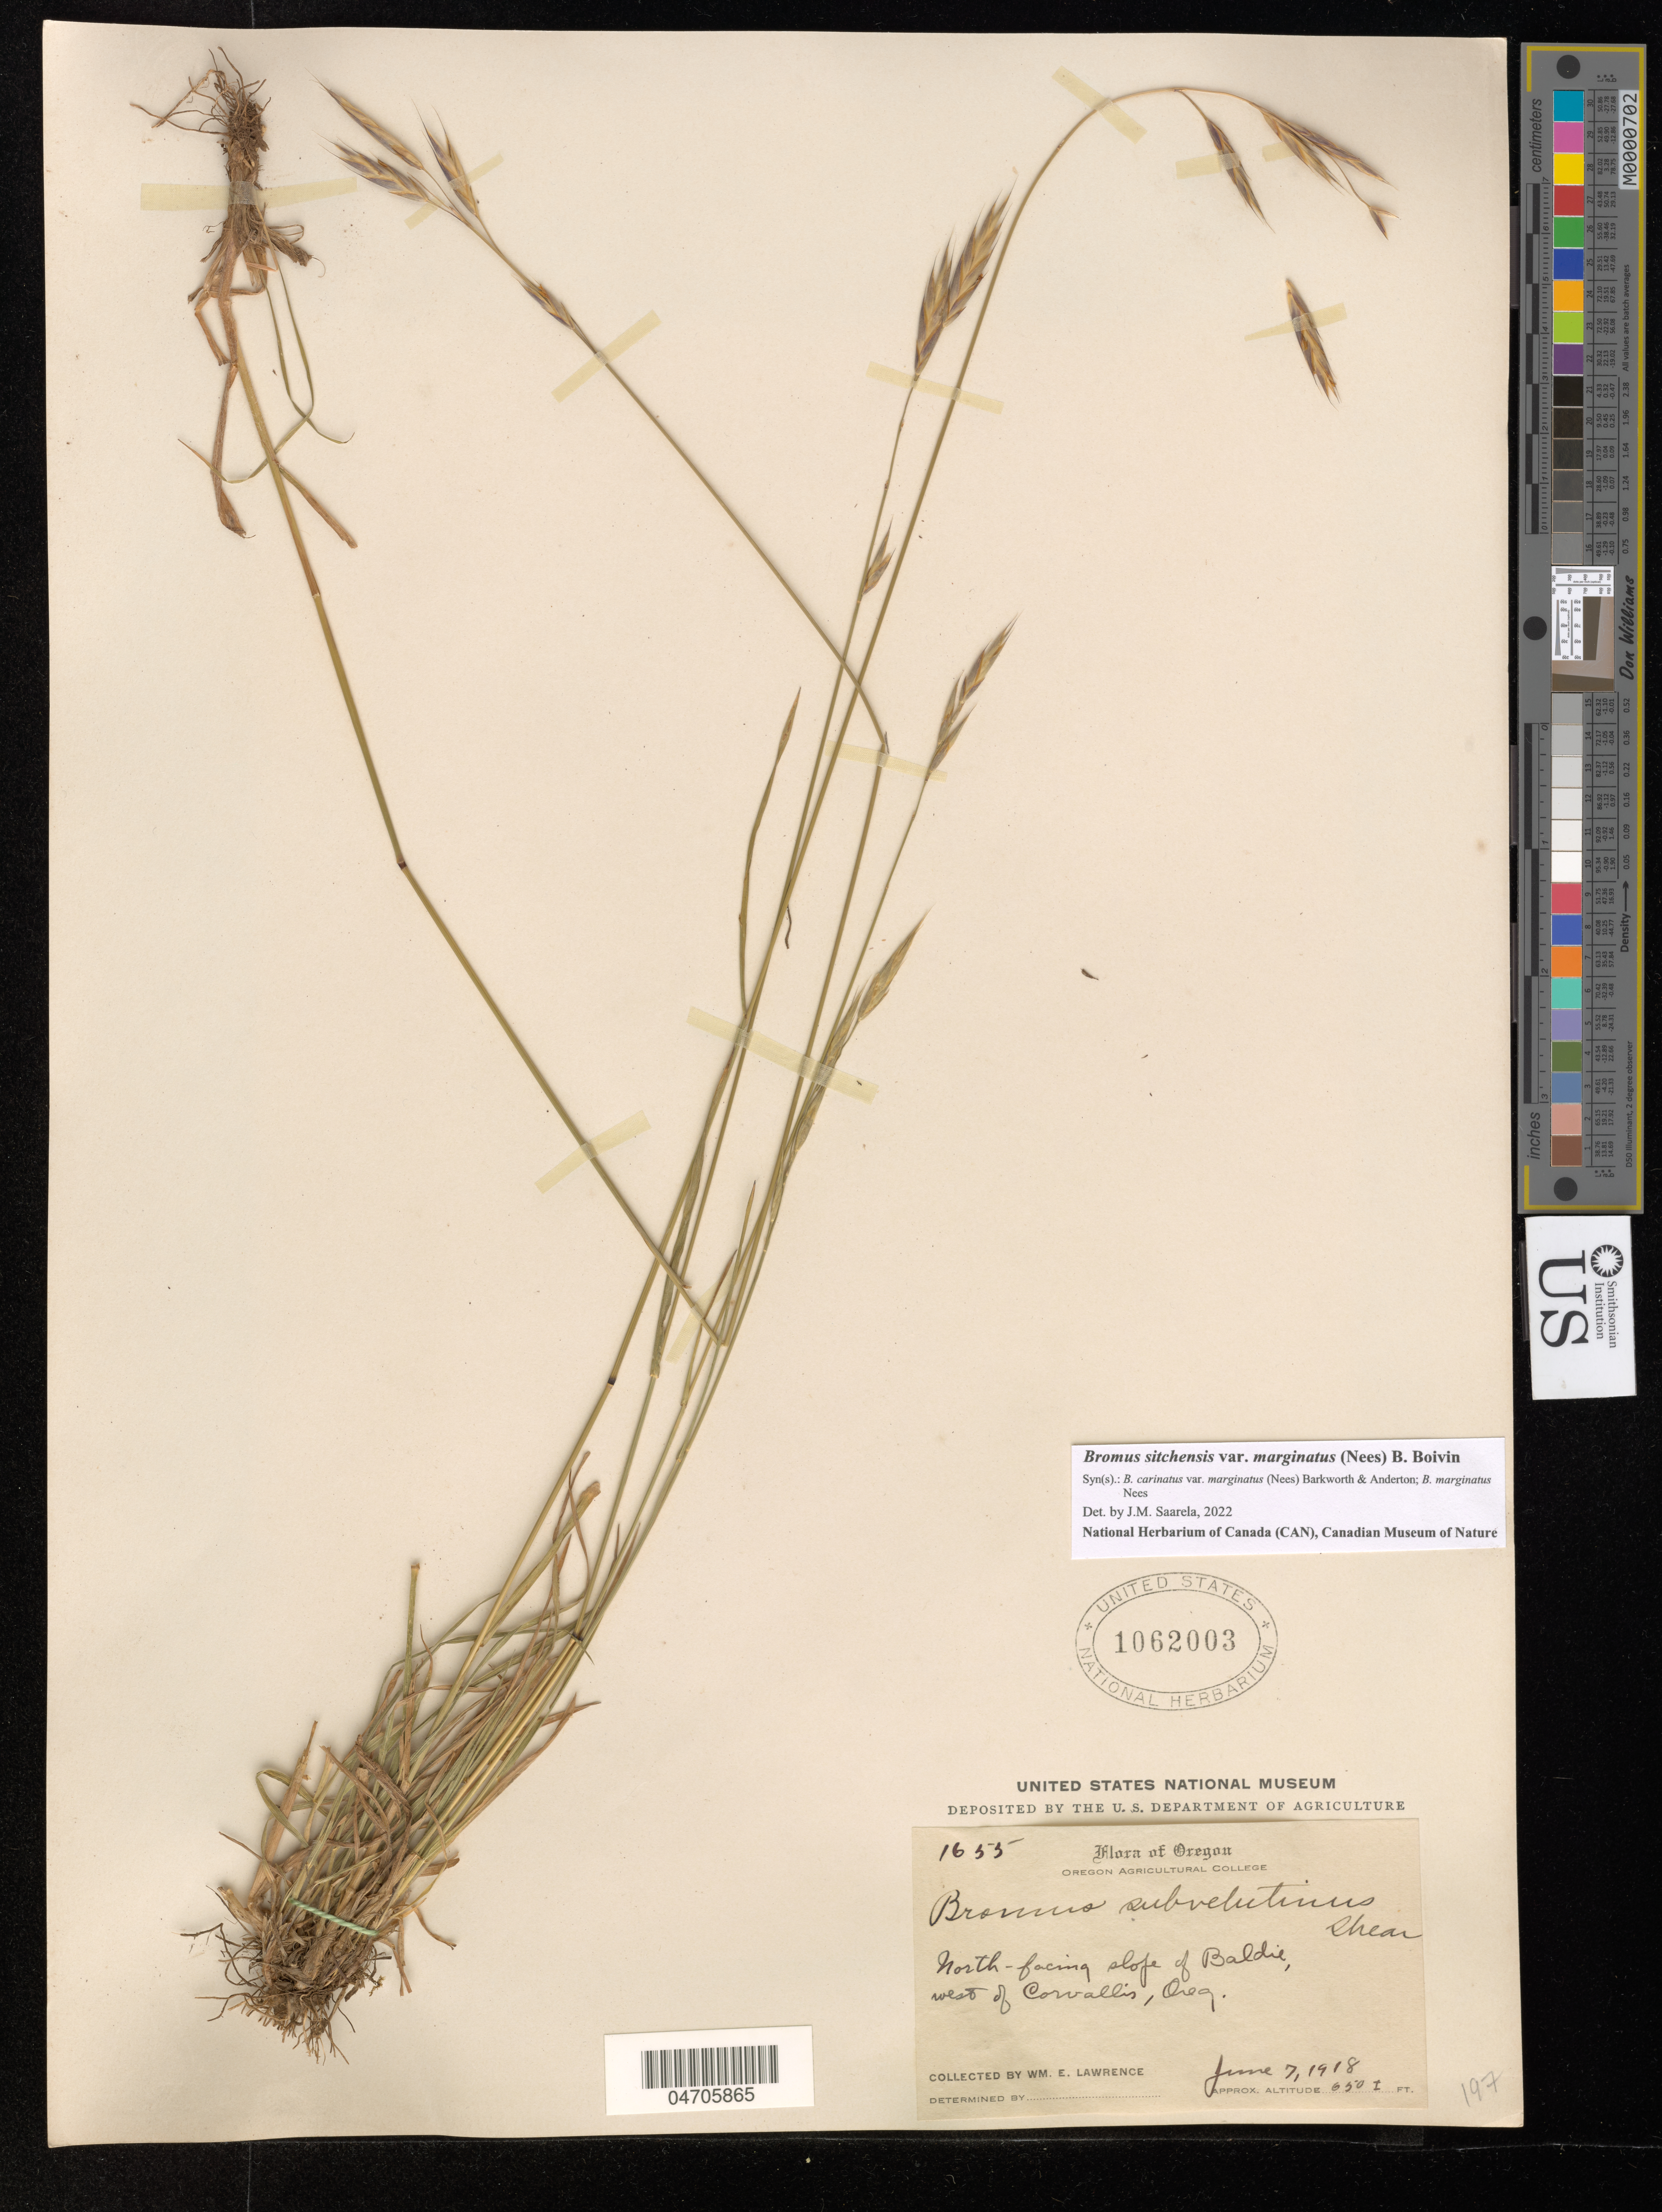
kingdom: Plantae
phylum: Tracheophyta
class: Liliopsida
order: Poales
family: Poaceae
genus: Bromus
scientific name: Bromus sitchensis var. polyanthus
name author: (Scribn. ex Shear) R.E. Brainerd & Otting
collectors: W. Lawrence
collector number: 1655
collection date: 1918-06-07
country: United States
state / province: Oregon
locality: North-facing slope of Baldie, west of Corvallis.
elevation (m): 198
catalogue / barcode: US 1062003